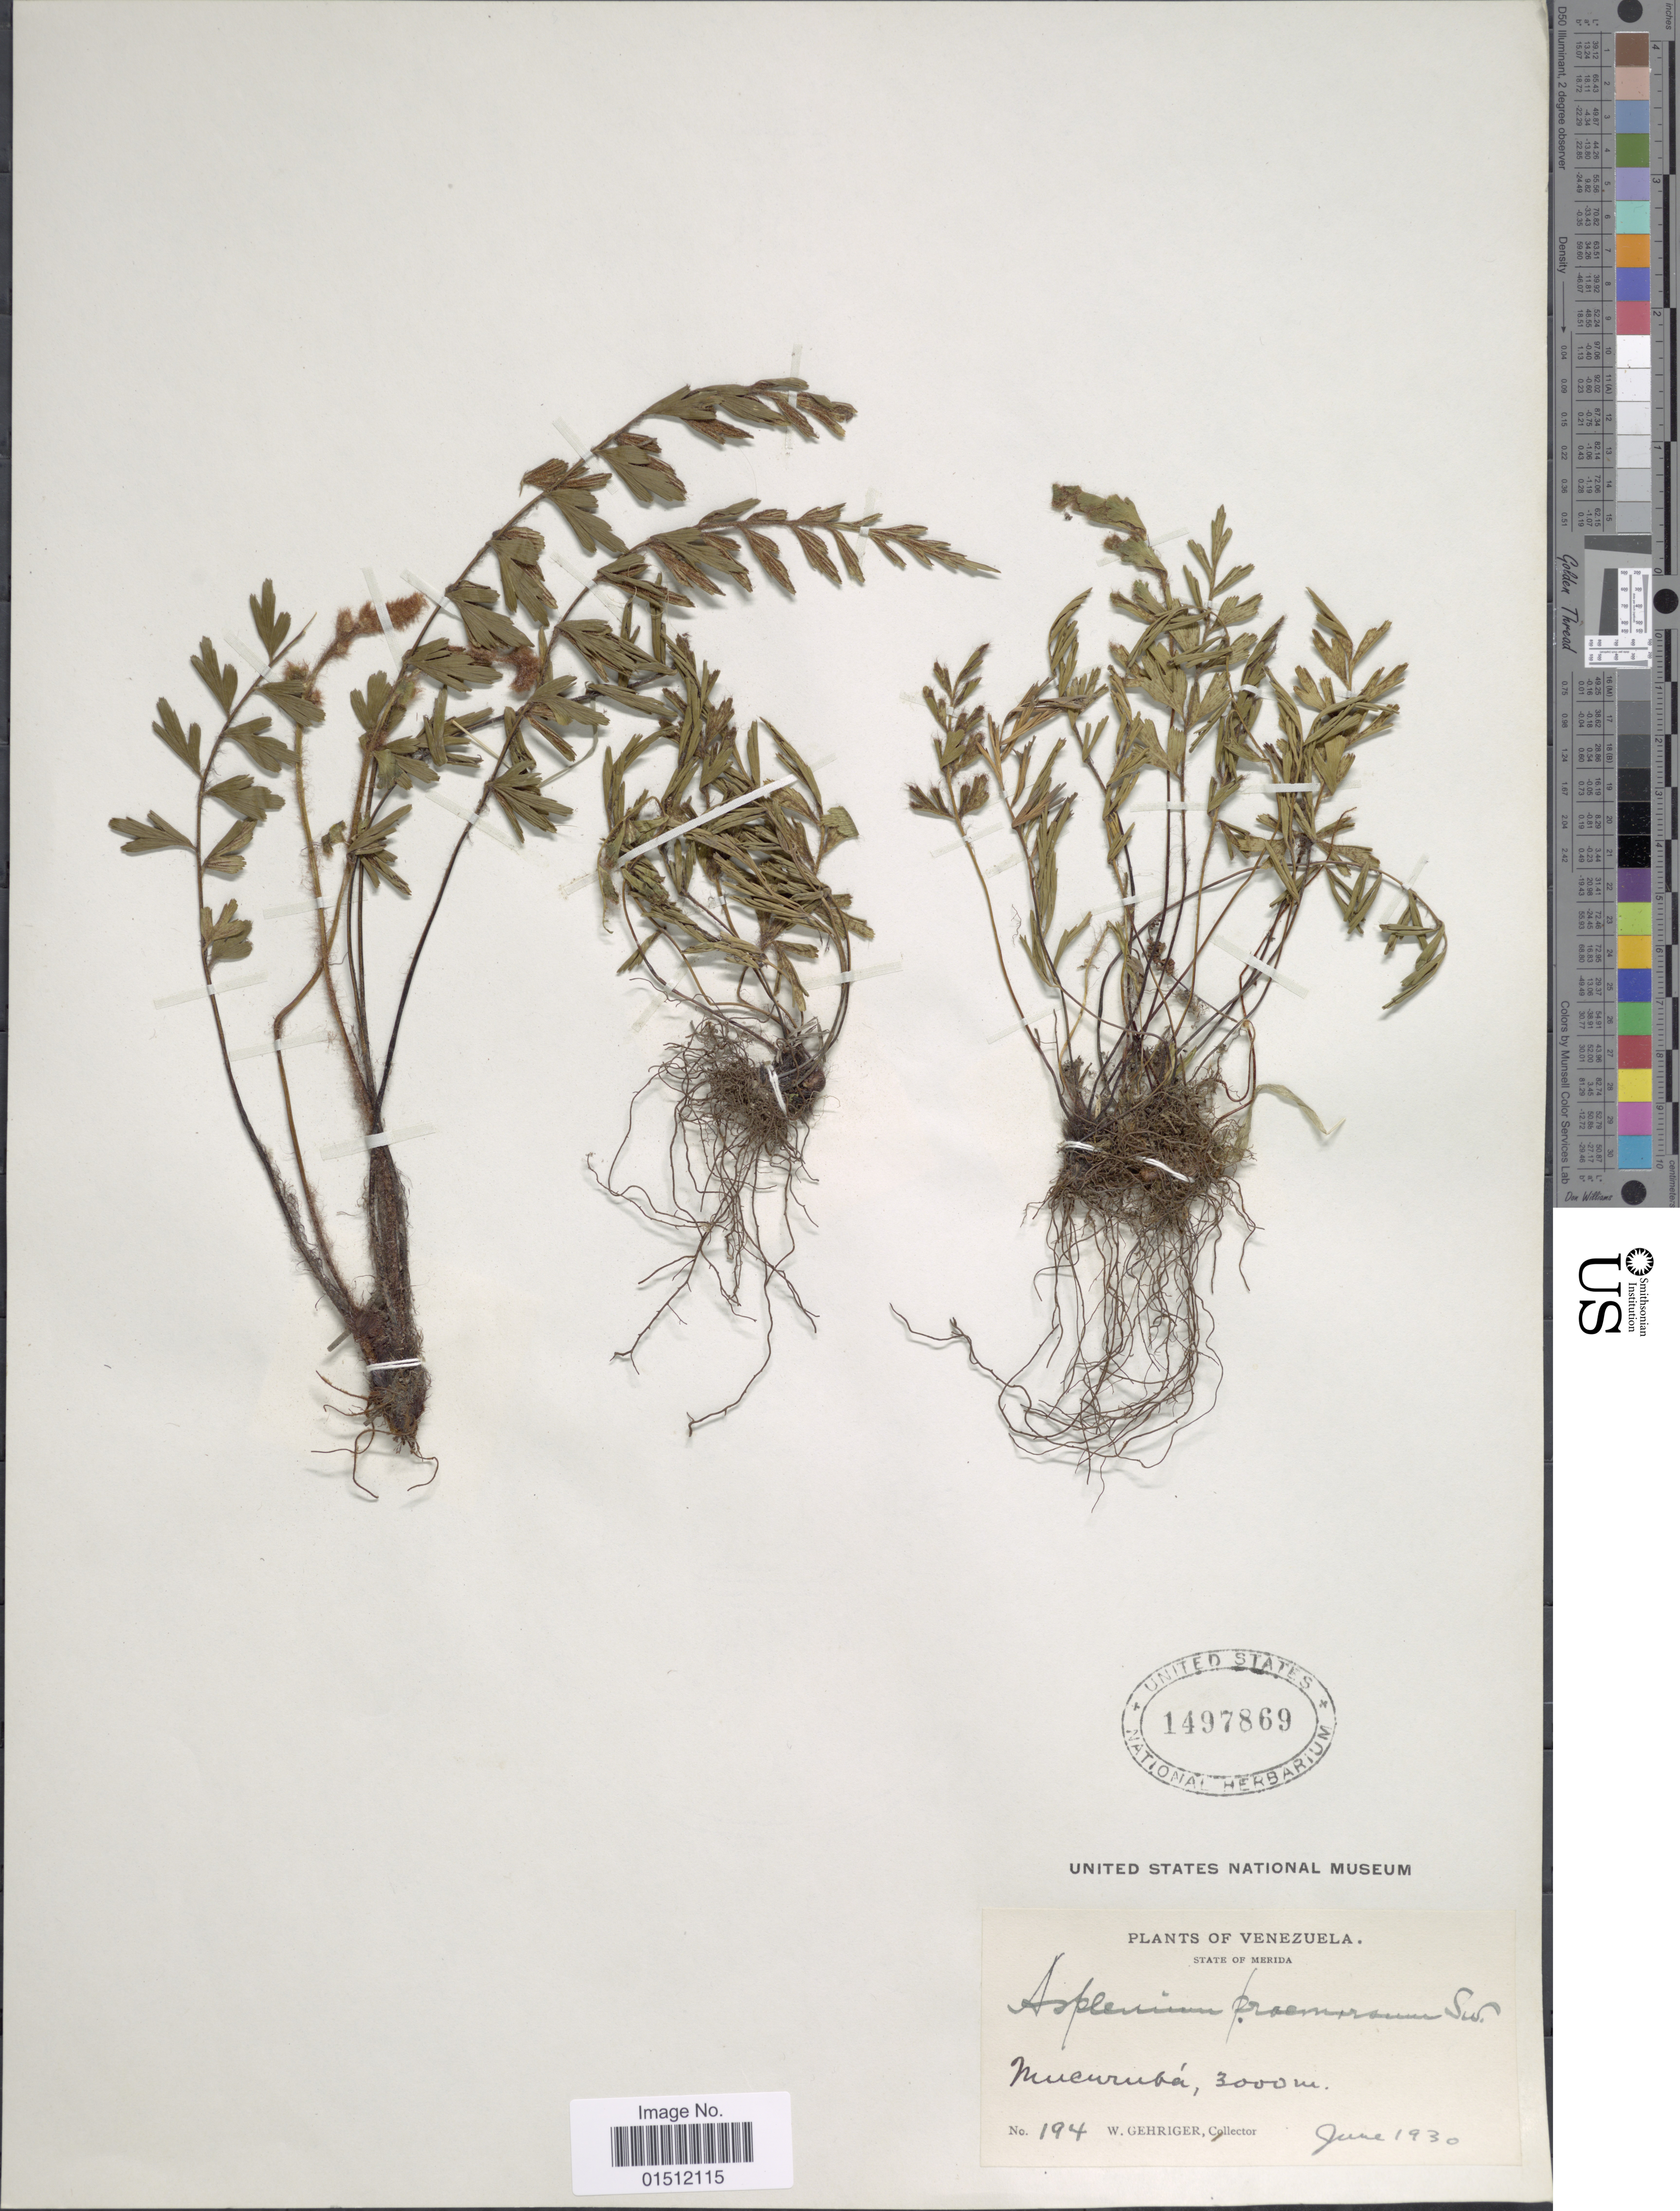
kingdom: Plantae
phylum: Tracheophyta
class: Polypodiopsida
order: Polypodiales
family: Aspleniaceae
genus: Asplenium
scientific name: Asplenium praemorsum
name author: Sw.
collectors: W. Gehriger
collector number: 194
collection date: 1930-06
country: Venezuela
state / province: Mérida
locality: Mucuruba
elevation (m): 3000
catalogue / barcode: US 1497869